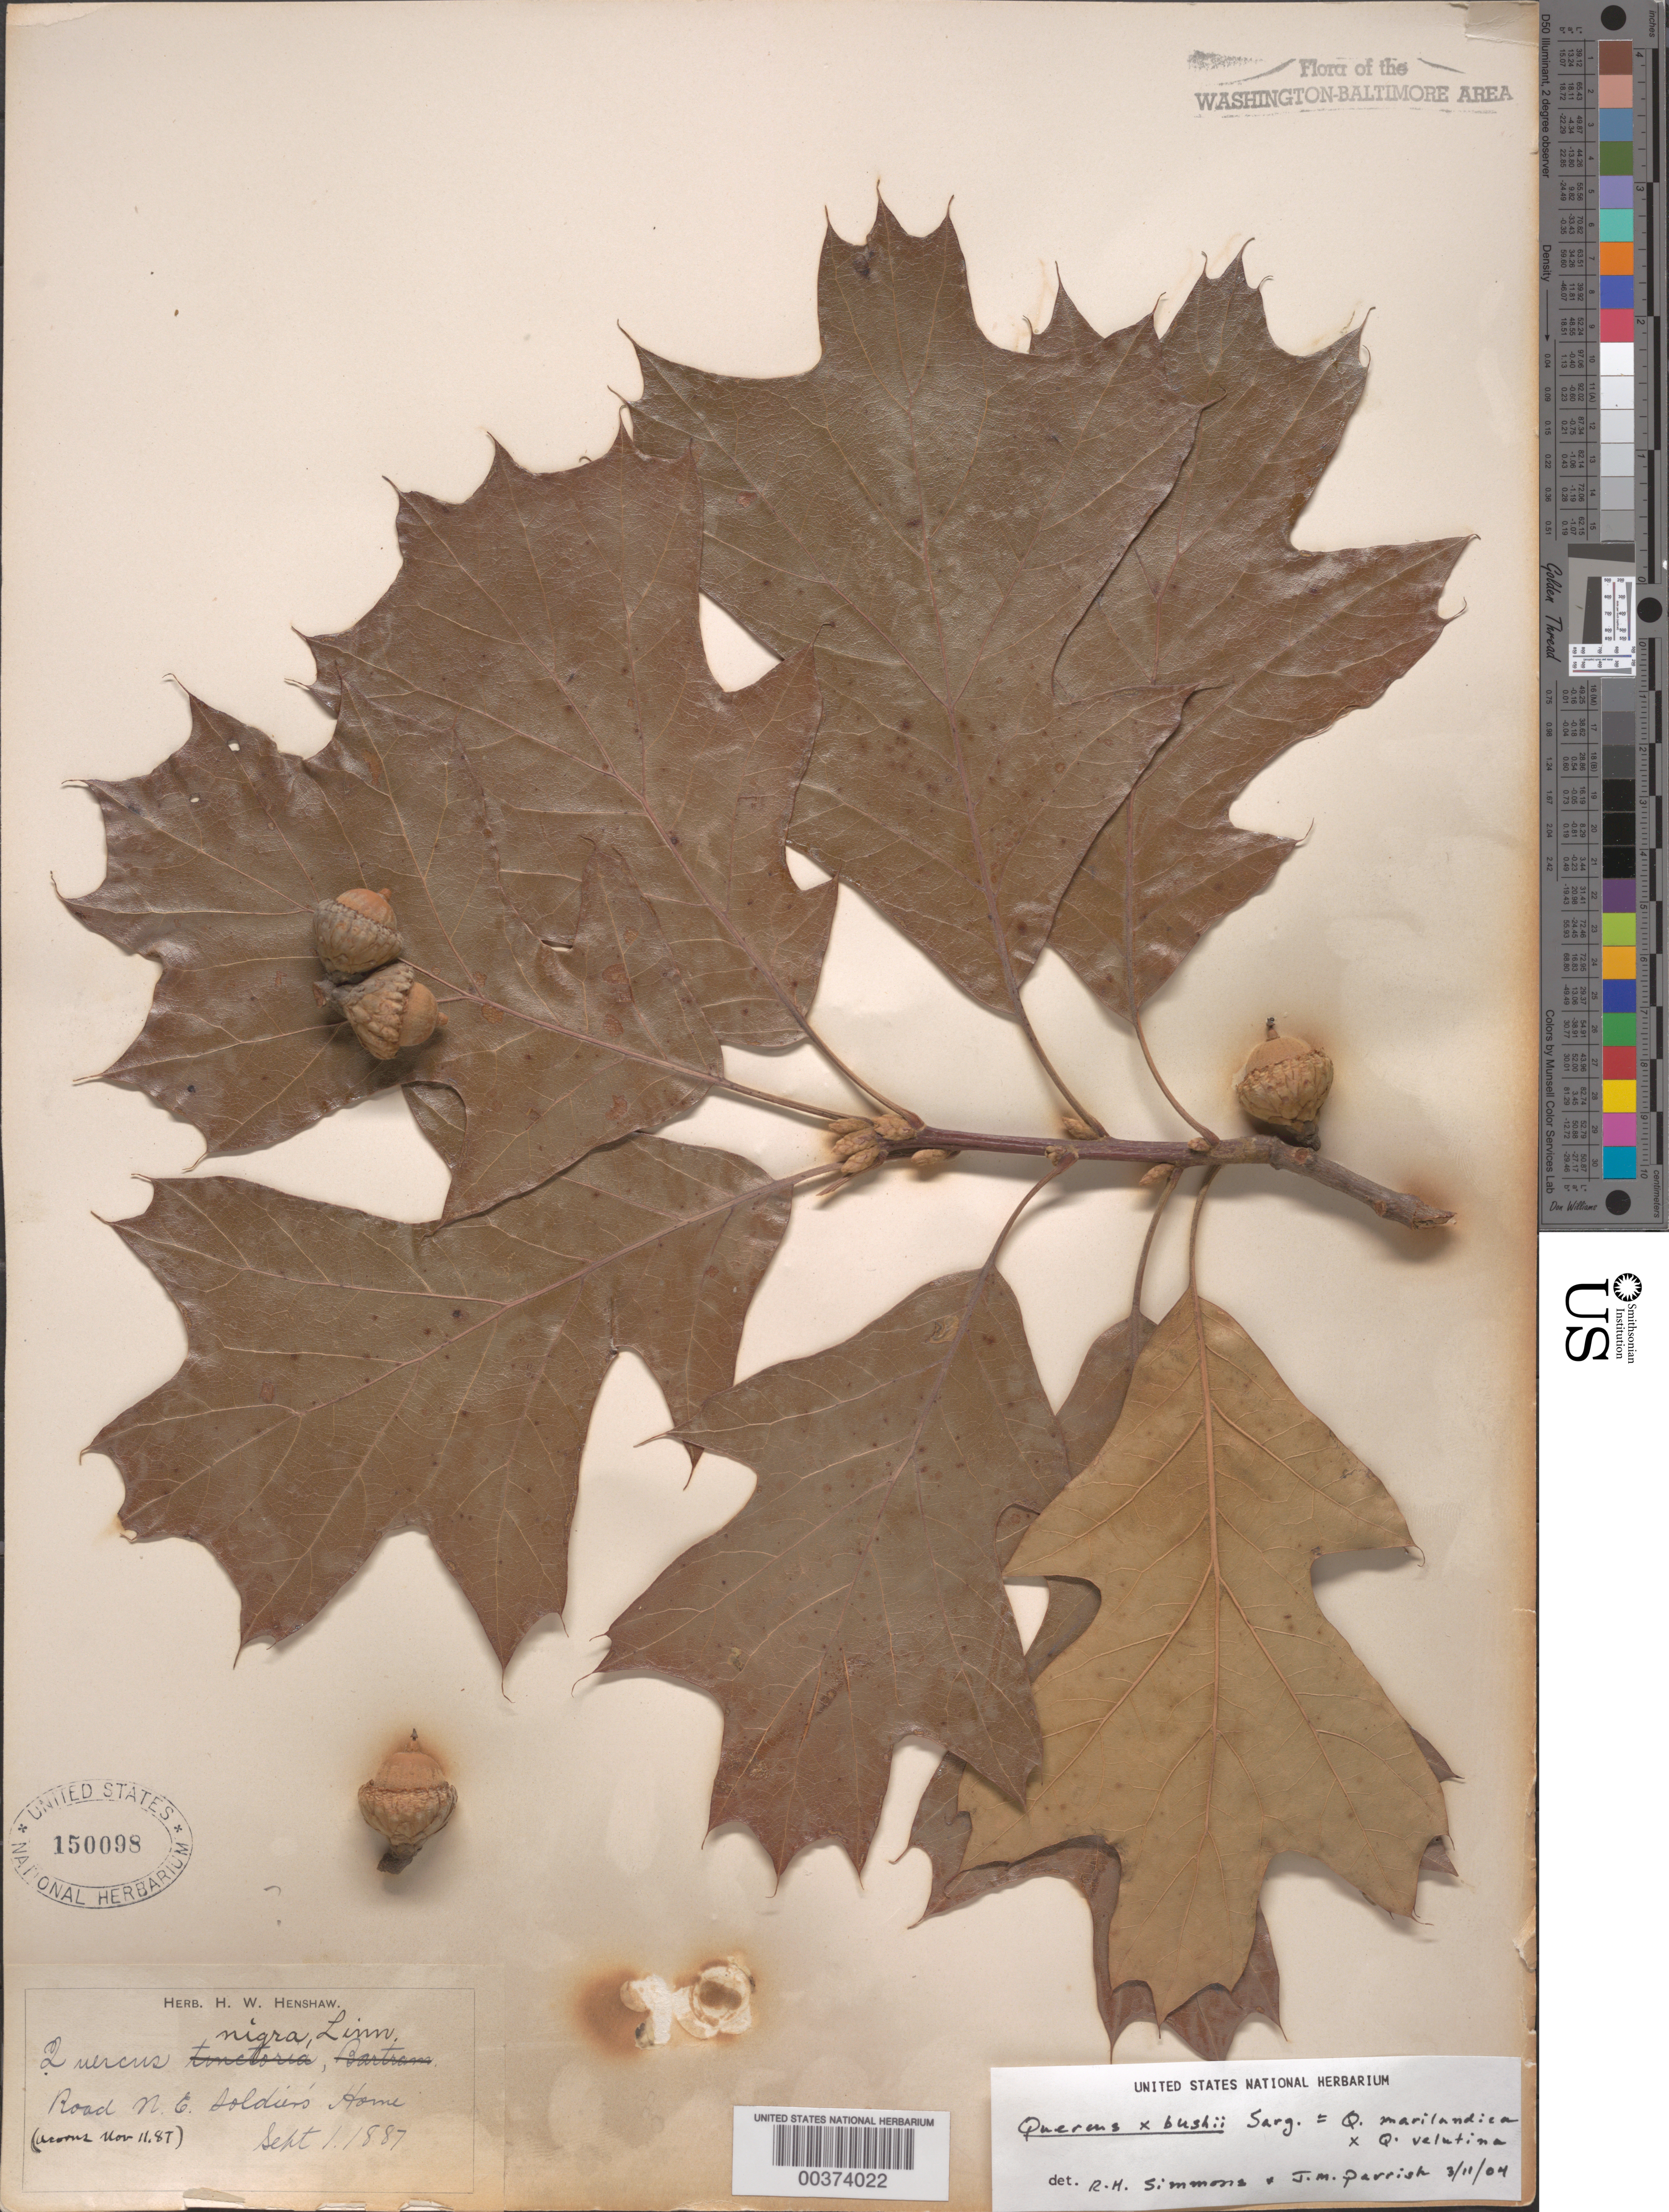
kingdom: Plantae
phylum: Tracheophyta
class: Magnoliopsida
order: Fagales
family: Fagaceae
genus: Quercus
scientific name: Quercus x bushii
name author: Sarg.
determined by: Simmons, R. H., (UNITED STATES)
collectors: H. Henshaw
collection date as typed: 01 Sep 1887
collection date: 1887-09-01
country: United States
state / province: District of Columbia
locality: Northeast of Soldiers Home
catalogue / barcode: US 150098